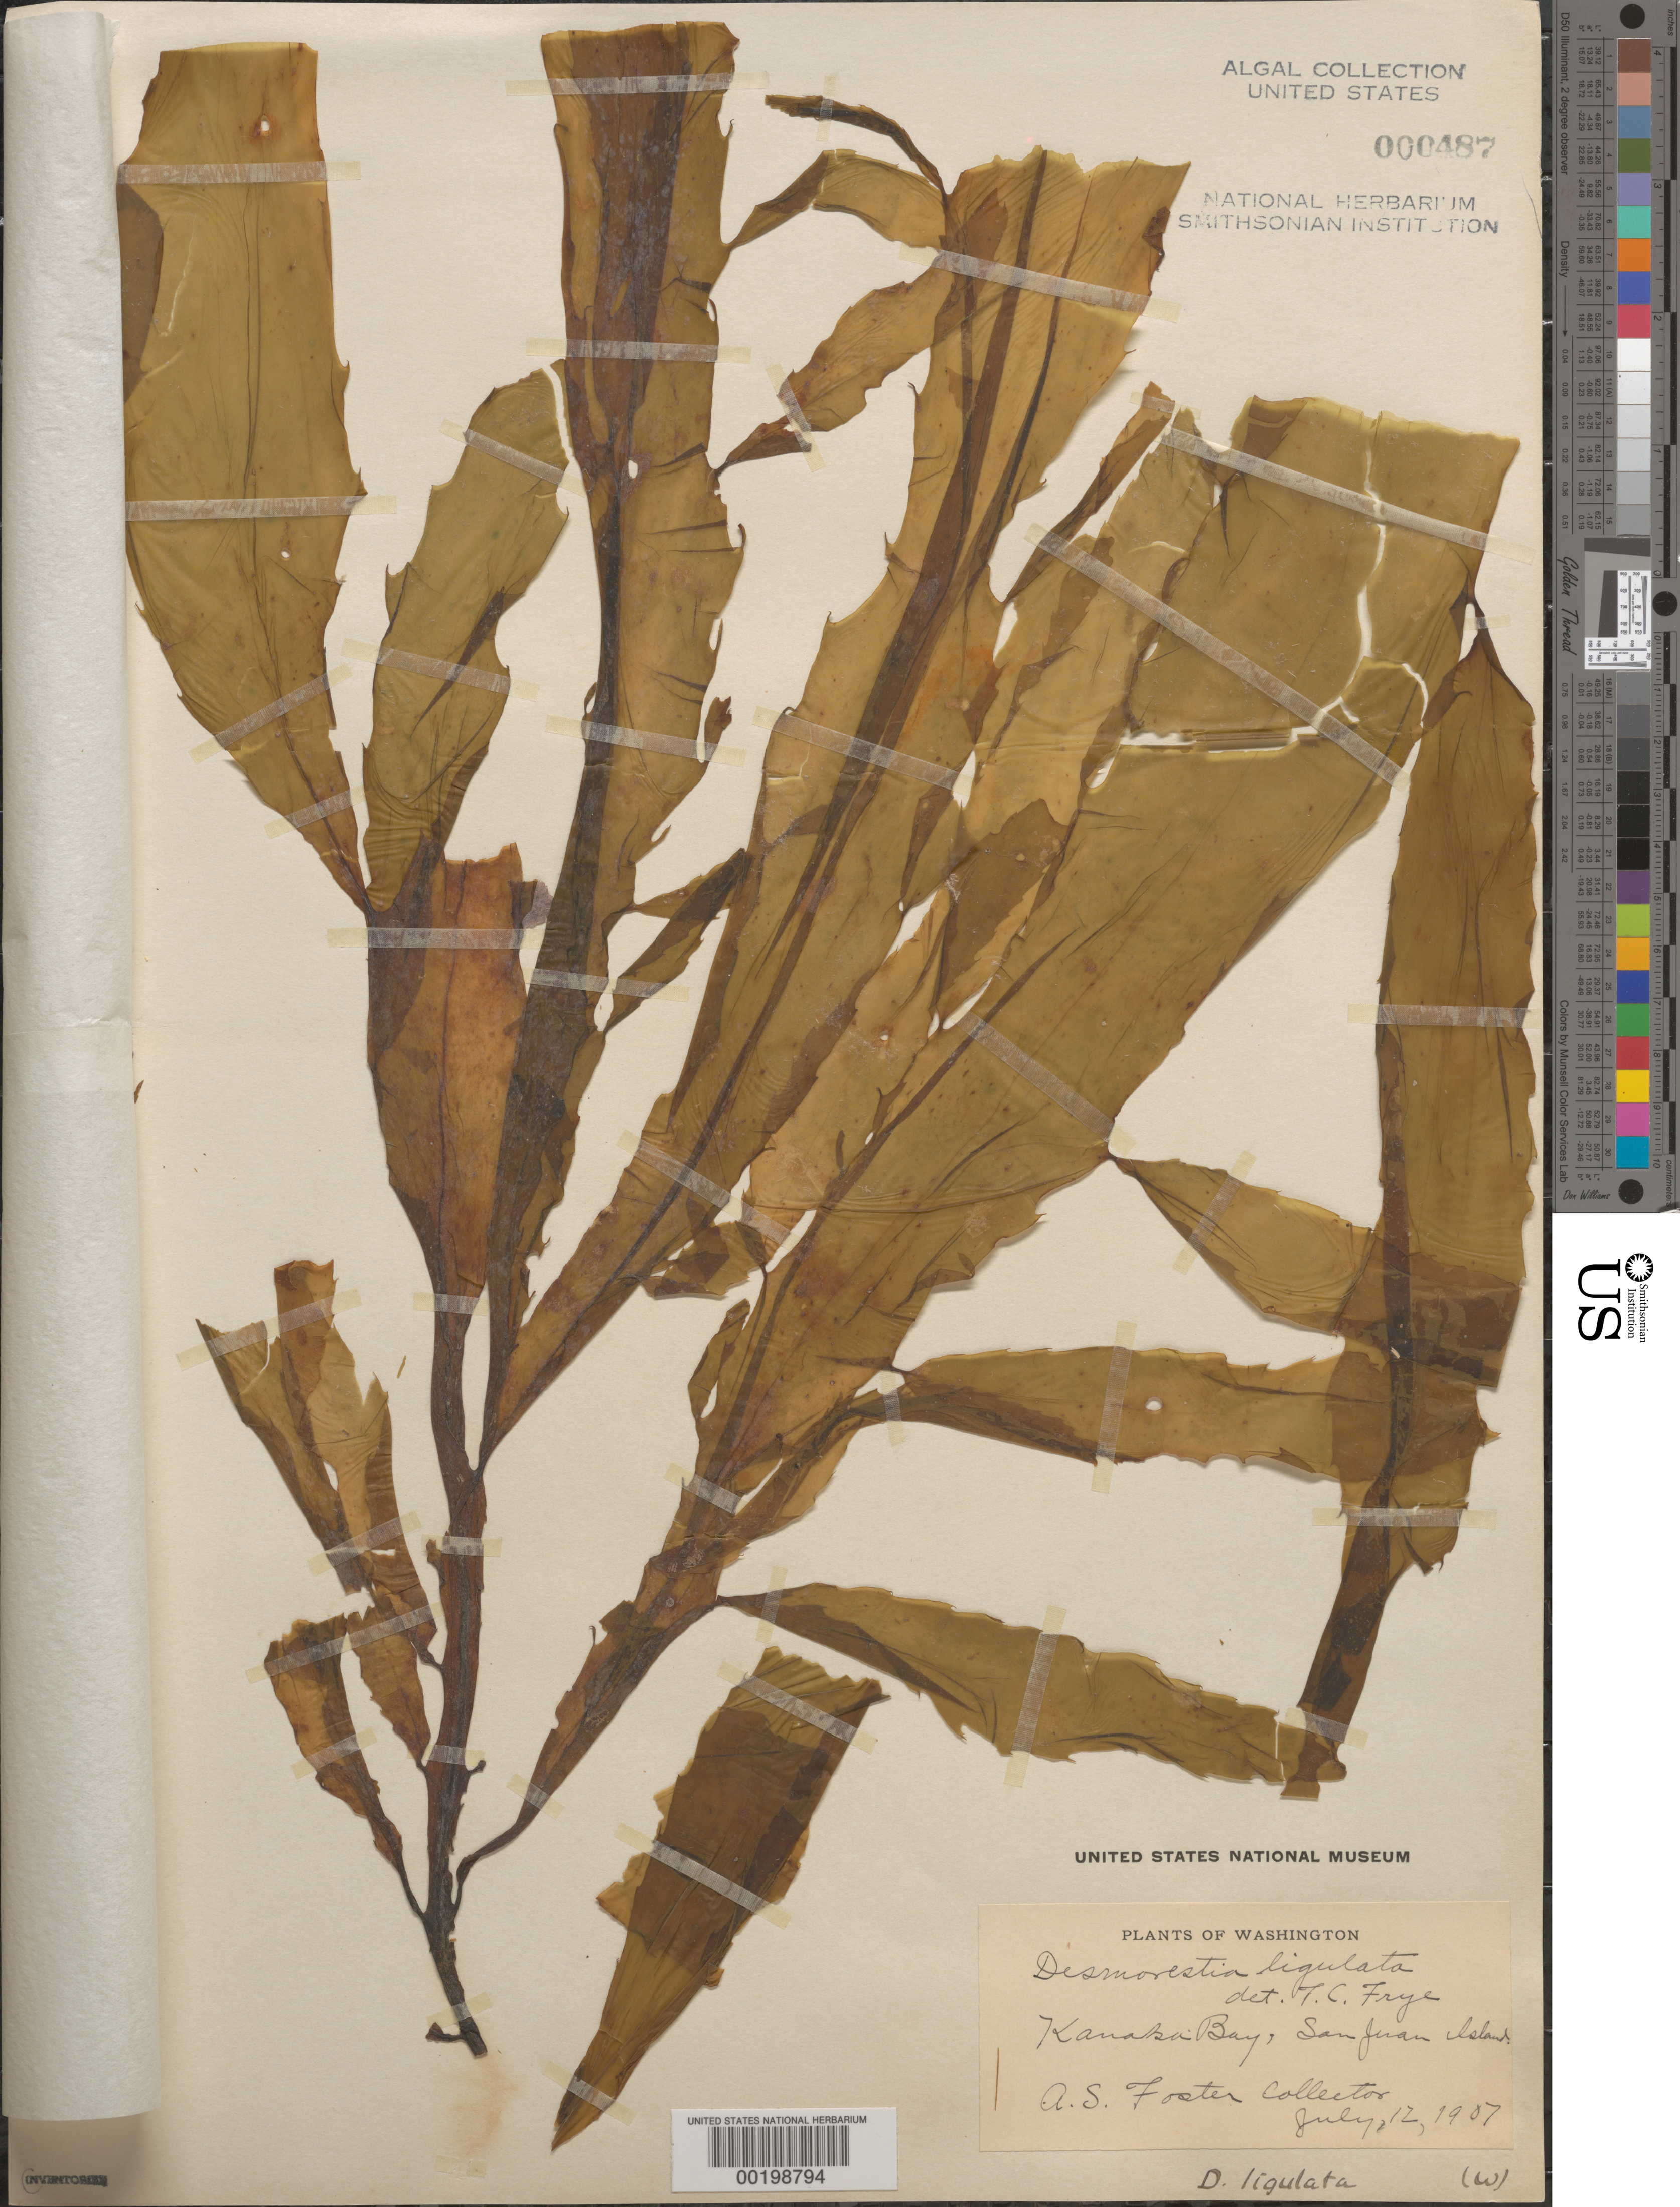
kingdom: Chromista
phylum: Ochrophyta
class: Phaeophyceae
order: Desmarestiales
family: Desmarestiaceae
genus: Desmarestia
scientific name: Desmarestia ligulata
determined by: Frye, Christopher T., (VDB), Vanderbilt University Herbarium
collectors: A. S. Foster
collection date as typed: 12 Jul 1907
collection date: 1907-07-12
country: United States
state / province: Washington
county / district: San Juan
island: San Juan Island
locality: Kanaka Bay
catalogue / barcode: US 487